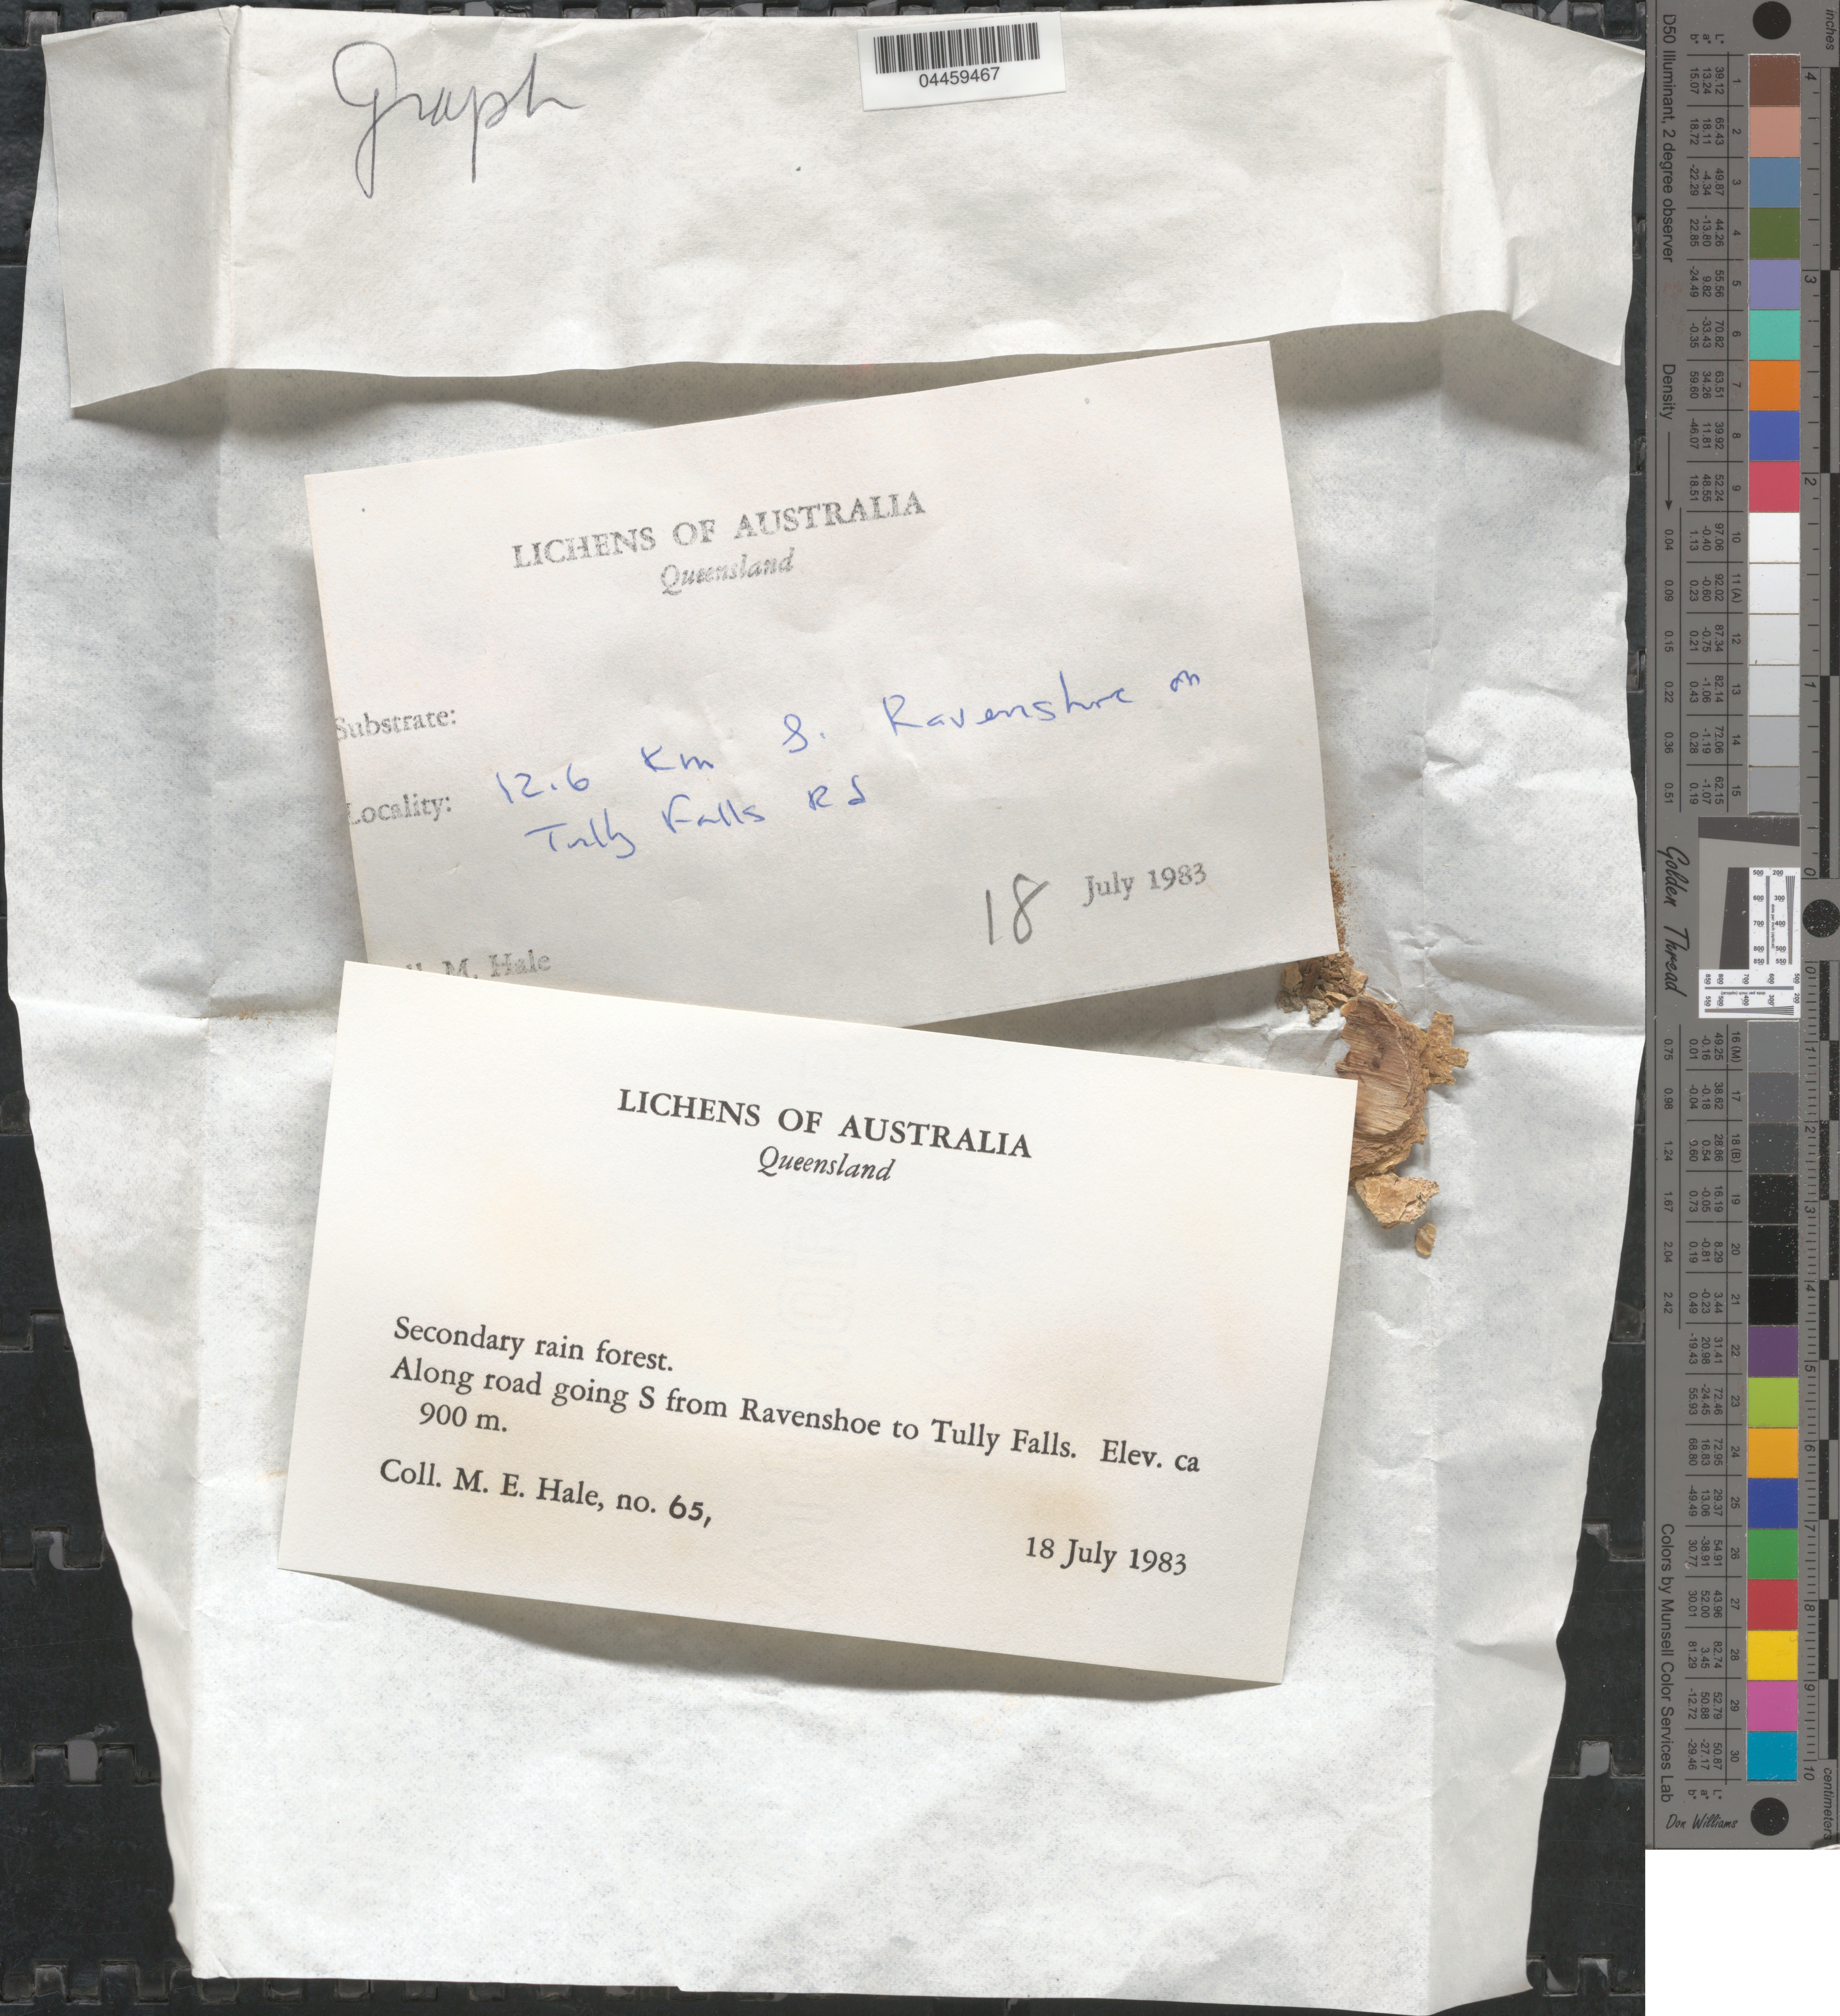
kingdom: Fungi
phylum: Ascomycota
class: Lecanoromycetes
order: Ostropales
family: Graphidaceae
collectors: M. Hale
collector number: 65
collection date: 1983-07-18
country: Australia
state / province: Queensland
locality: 12.6 km S Ravenshoe on Tully Falls Rd. Along road going S from Ravenshoe to Tully Falls.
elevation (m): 900